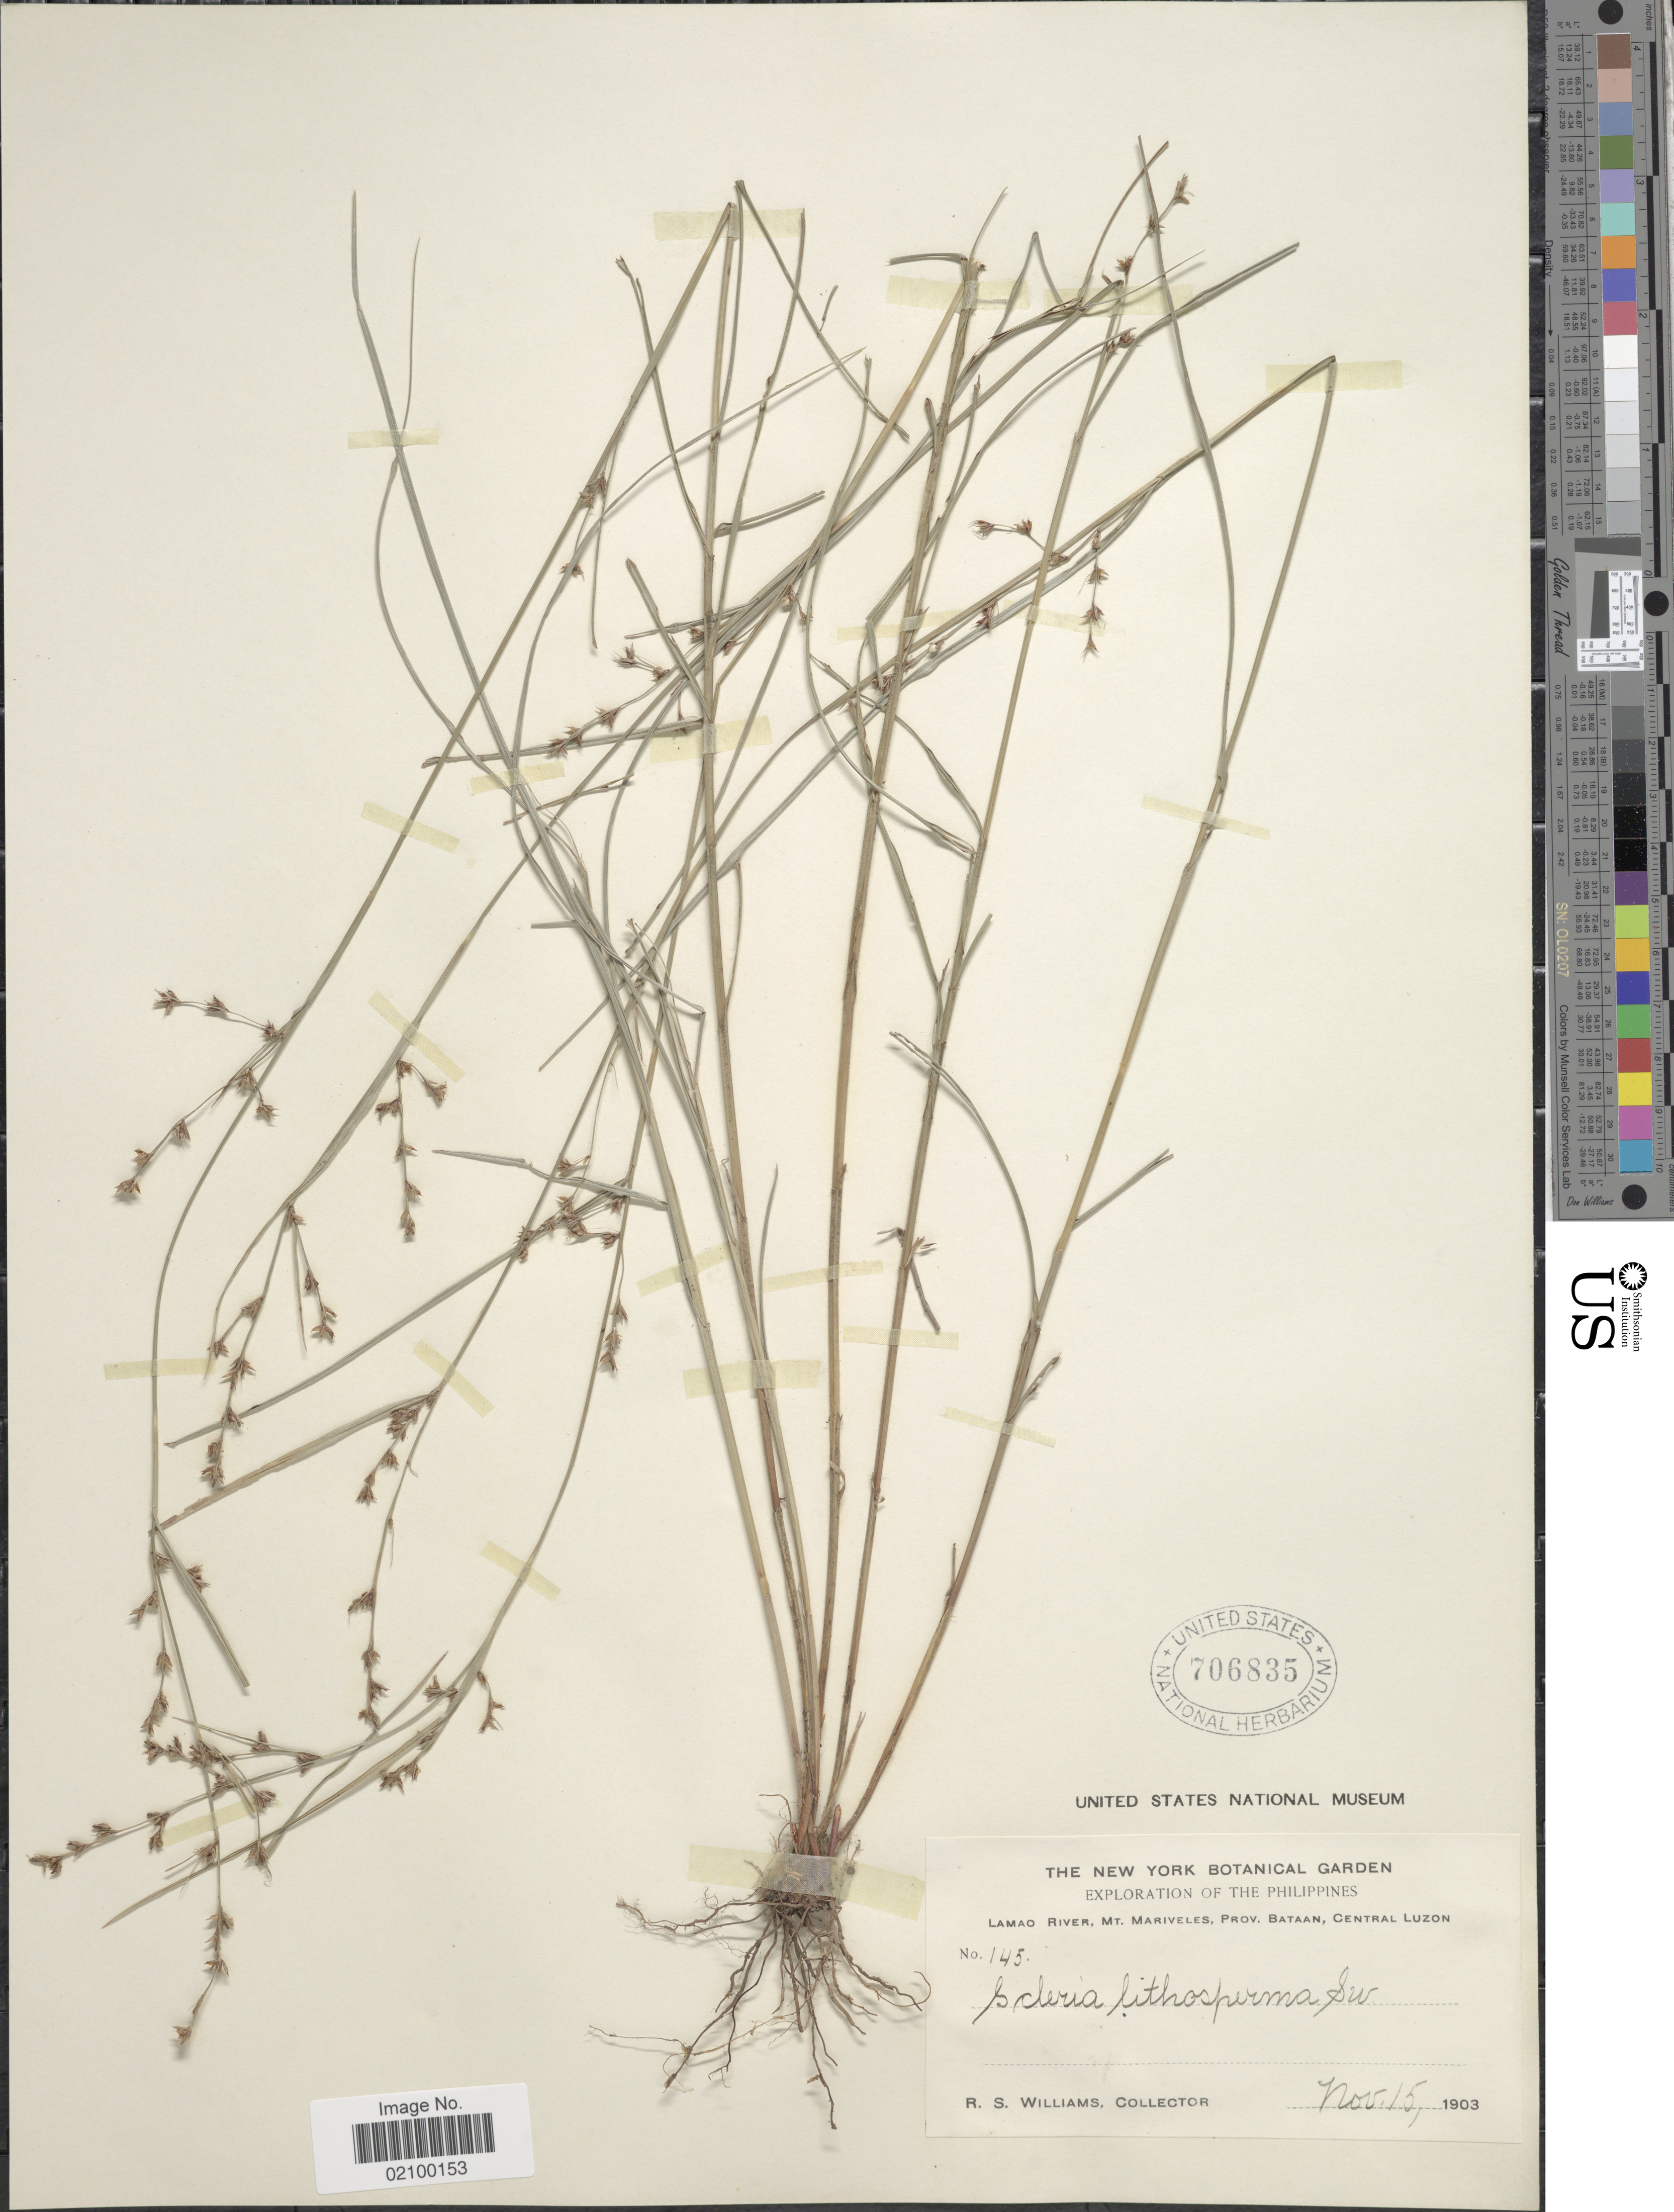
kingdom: Plantae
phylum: Tracheophyta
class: Liliopsida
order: Poales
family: Cyperaceae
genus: Scleria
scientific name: Scleria lithosperma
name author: (L.) Sw.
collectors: R. S. Williams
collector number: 145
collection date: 1903-11-15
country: Philippines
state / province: Central Luzon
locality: Lamao River, Mt. Mariveles, Prov. Bataan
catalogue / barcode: US 706835